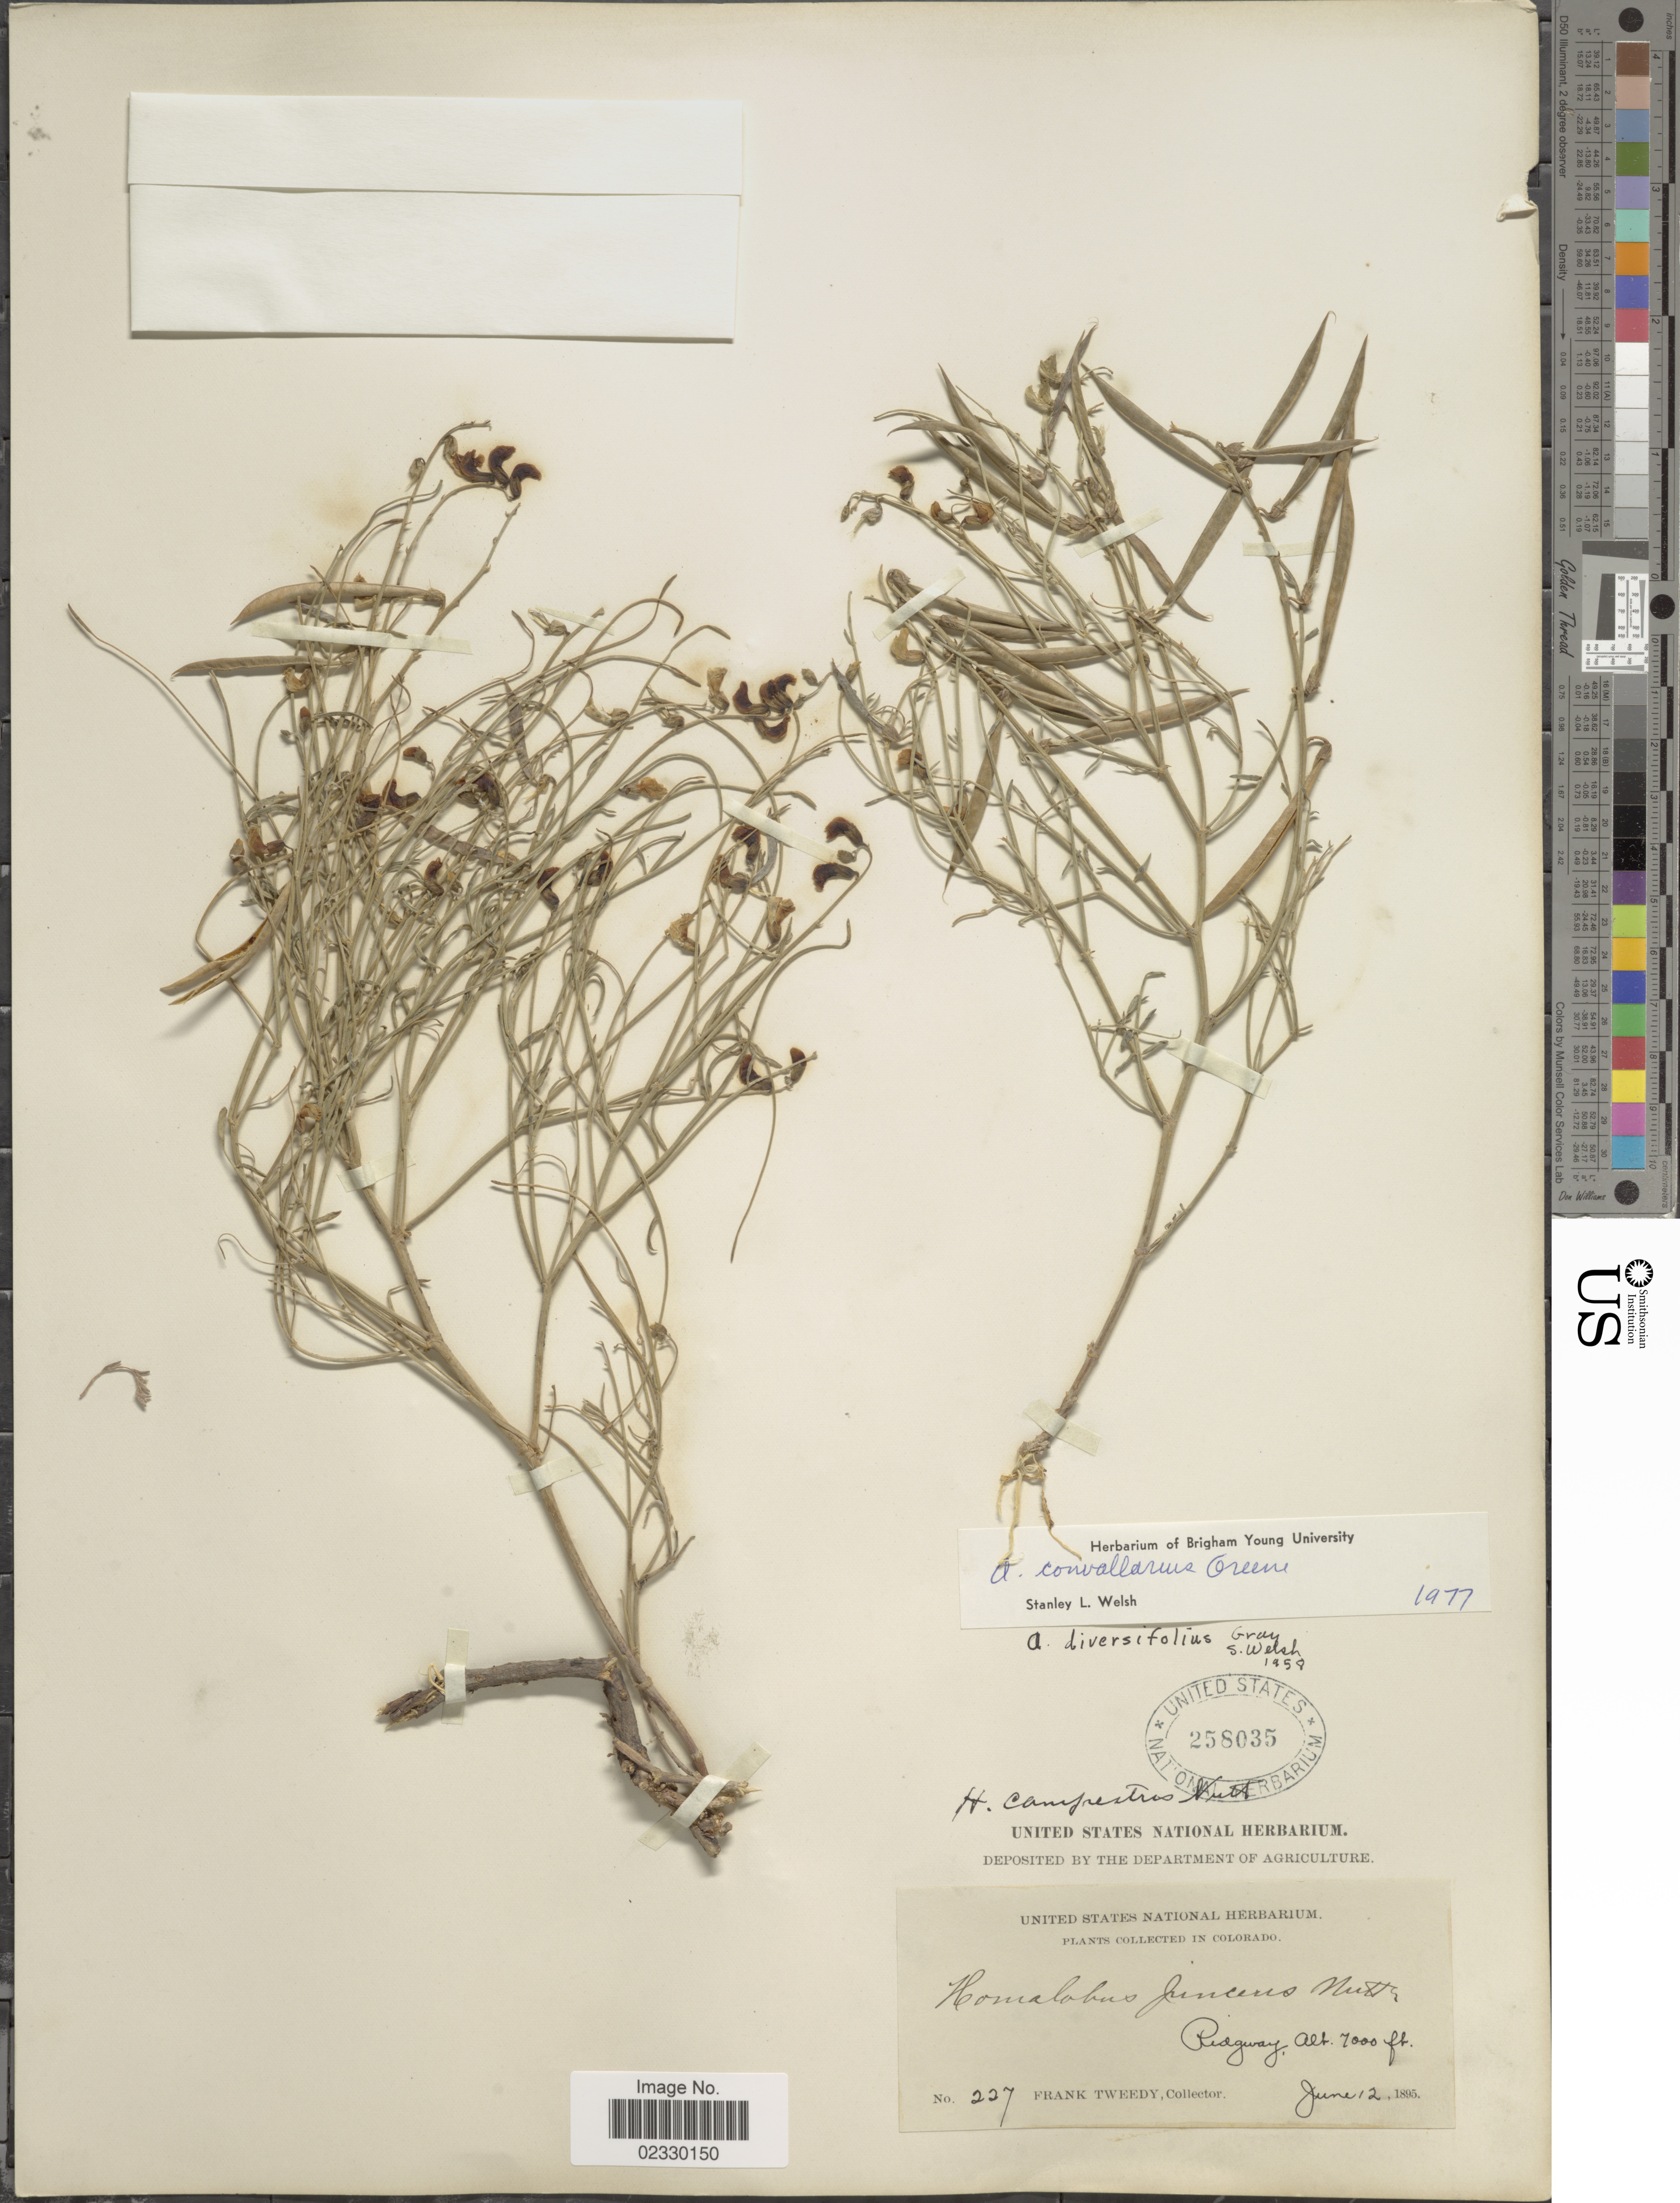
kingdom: Plantae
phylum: Tracheophyta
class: Magnoliopsida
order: Fabales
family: Fabaceae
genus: Astragalus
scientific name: Astragalus convallarius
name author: Greene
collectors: F. Tweedy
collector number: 227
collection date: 1895-06-12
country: United States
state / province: Colorado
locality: Ridgway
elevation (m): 2134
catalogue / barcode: US 258035